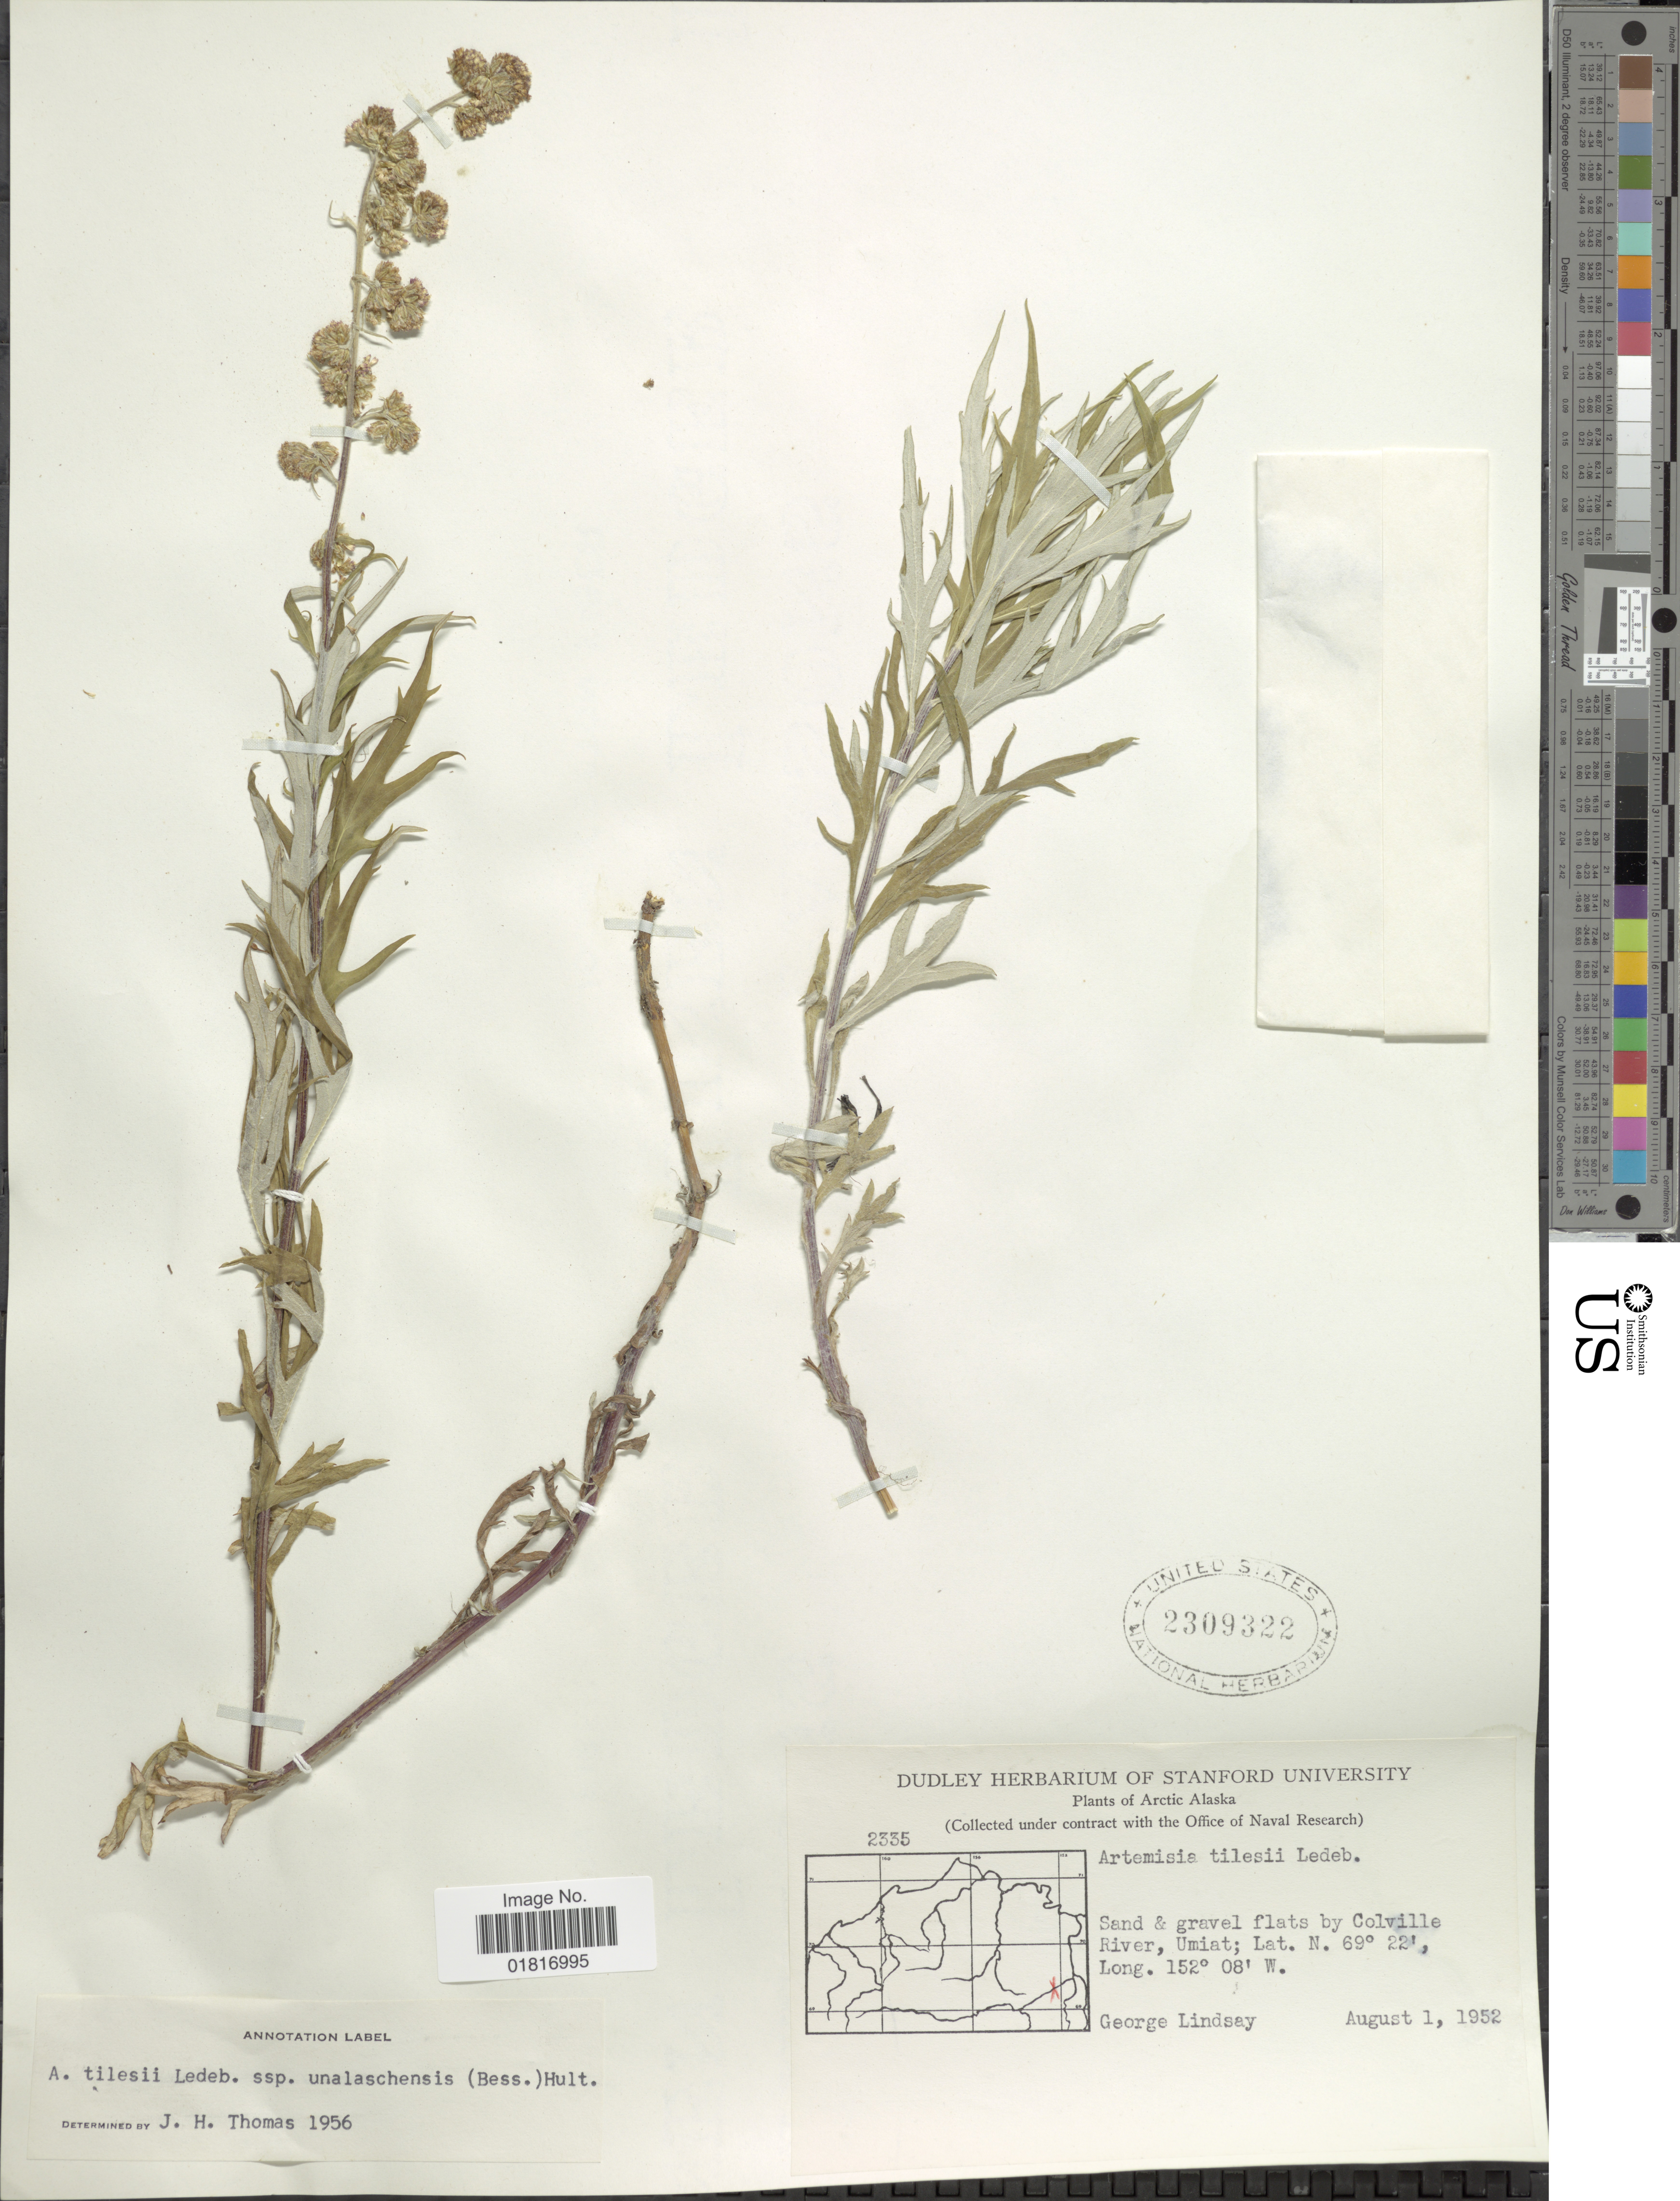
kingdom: Plantae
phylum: Tracheophyta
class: Magnoliopsida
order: Asterales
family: Asteraceae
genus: Artemisia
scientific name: Artemisia tilesii subsp. unalaschcensis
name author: (Besser) Hultén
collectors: G. Lindsay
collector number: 2335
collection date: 1952-08-01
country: United States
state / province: Alaska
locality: Arctic Alaska. Sand & garvel flat by Colville R., Umiat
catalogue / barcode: US 2309322